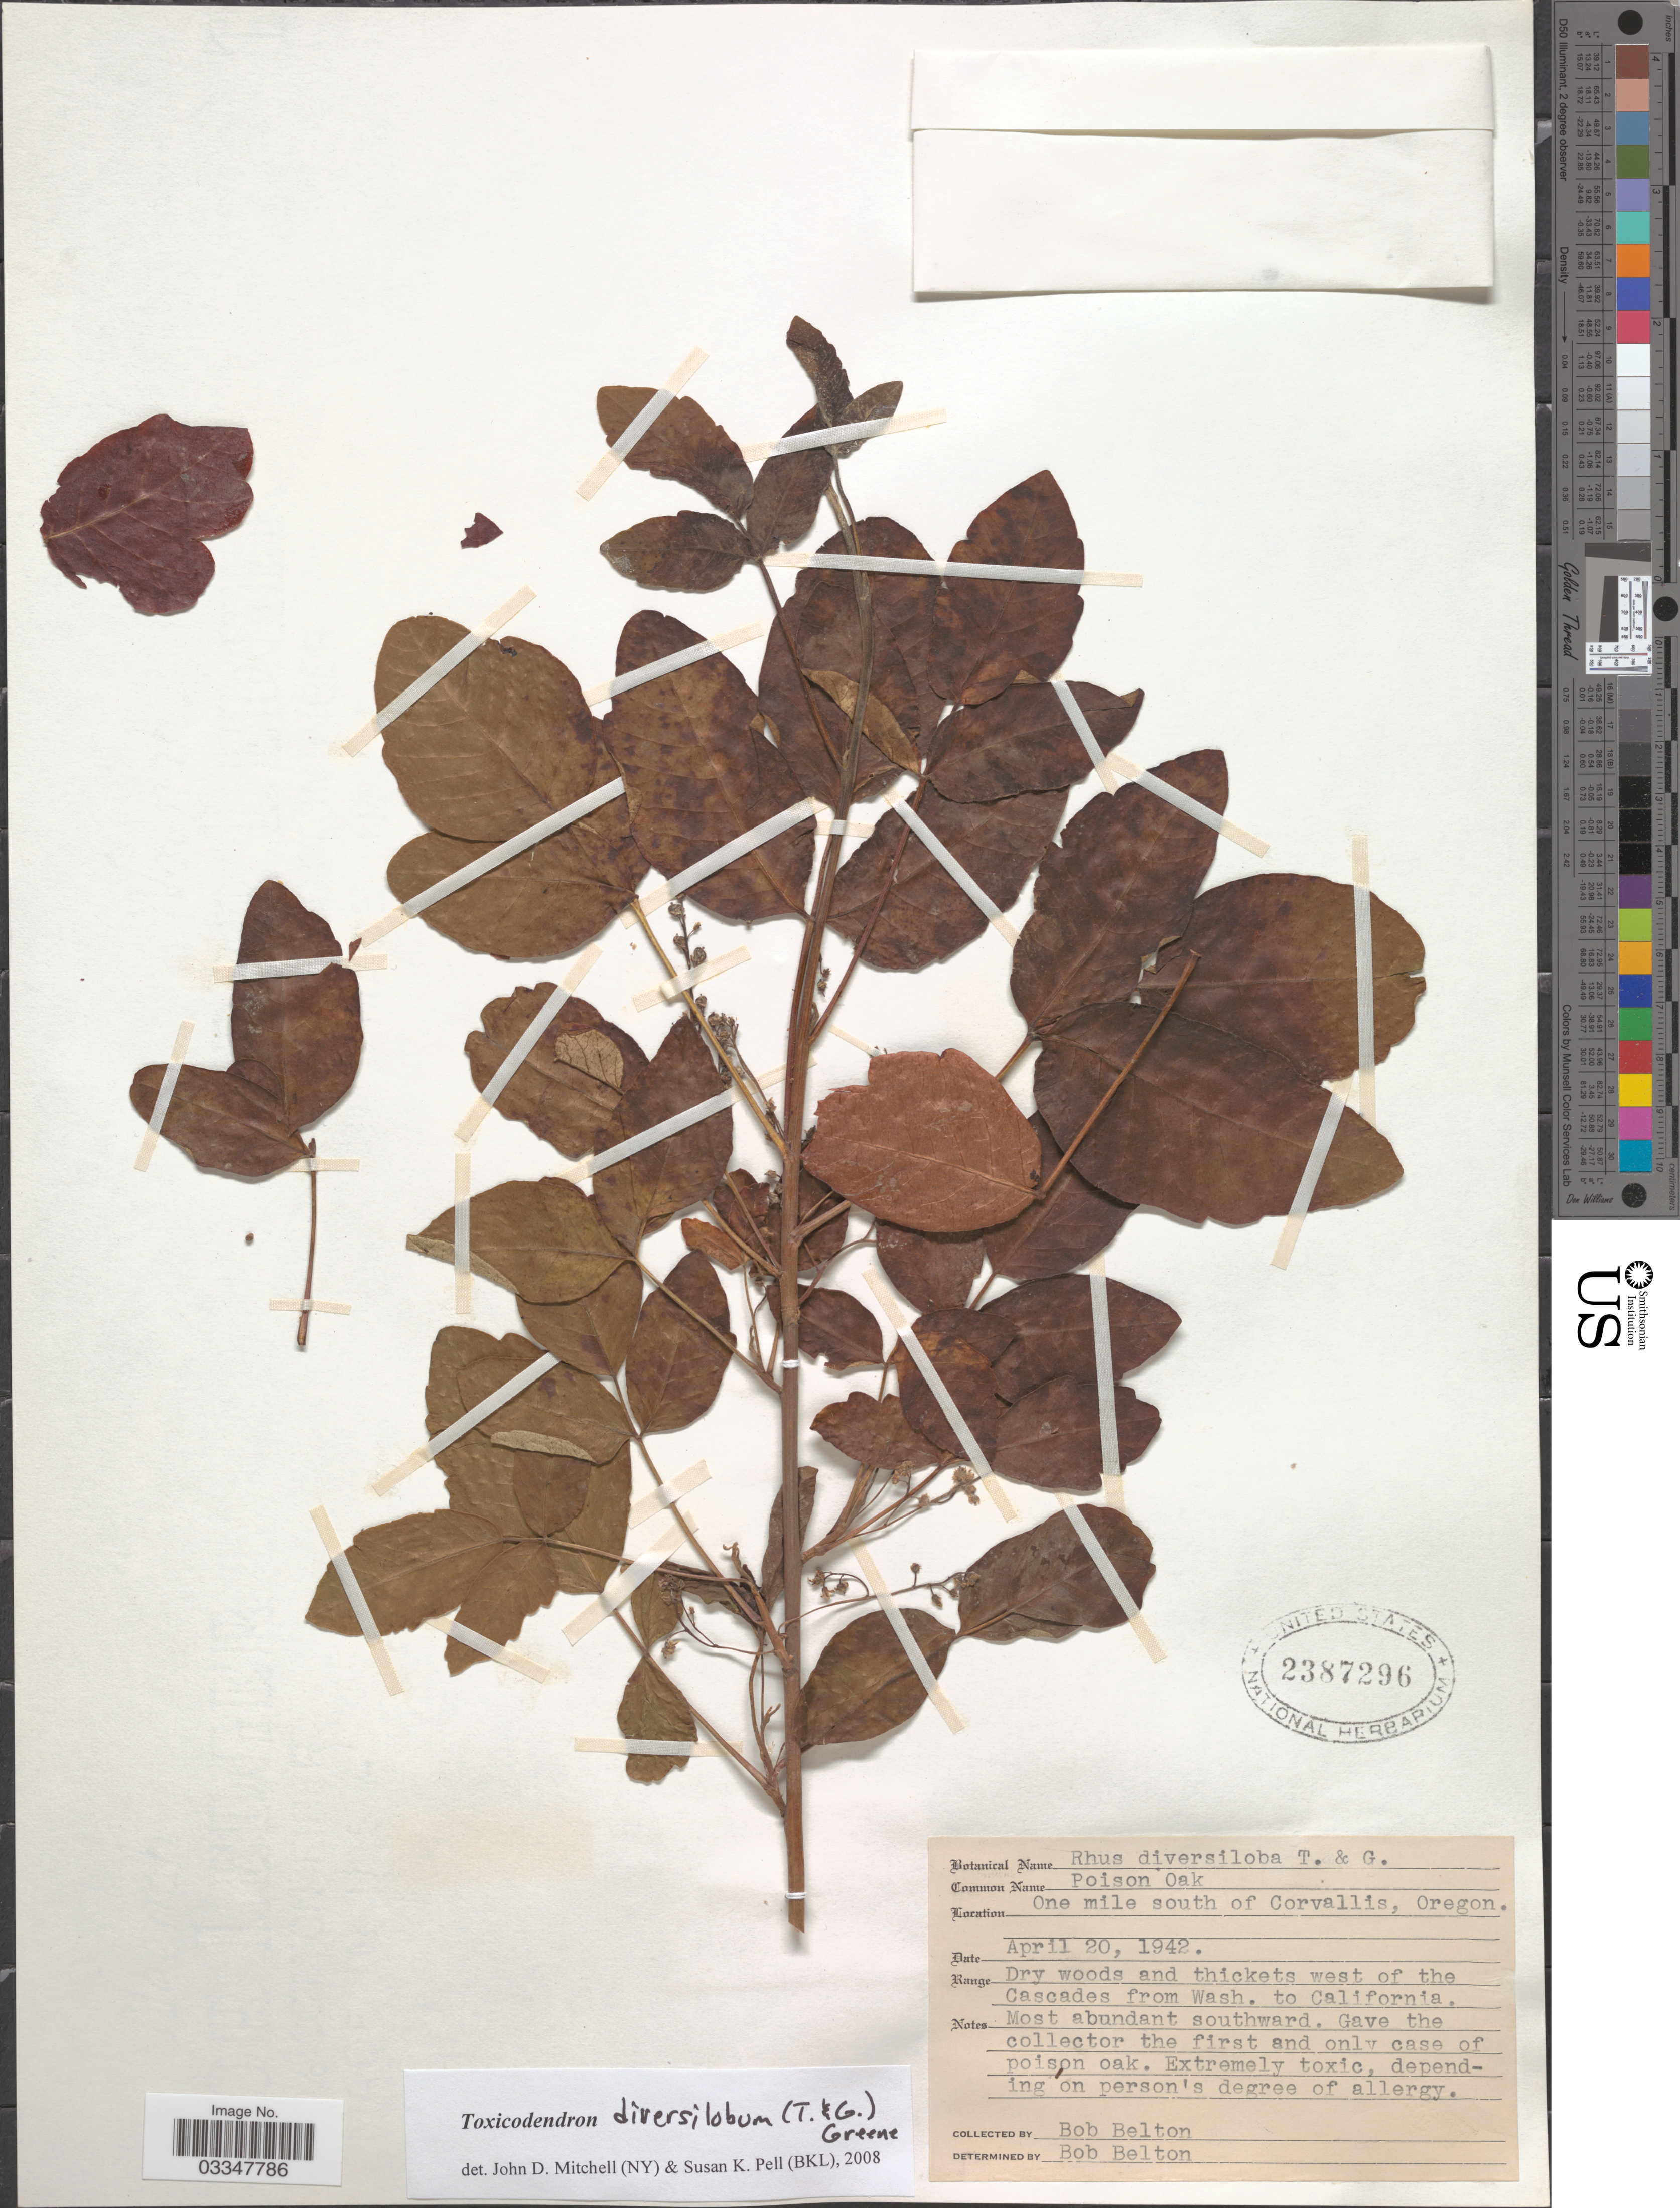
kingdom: Plantae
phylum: Tracheophyta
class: Magnoliopsida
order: Sapindales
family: Anacardiaceae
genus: Toxicodendron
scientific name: Toxicodendron diversilobum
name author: (Torr. & A. Gray) Greene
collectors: B. Belton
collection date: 1942-04-20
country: United States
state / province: Oregon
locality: One mile south of Corvallis.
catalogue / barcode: US 2387296